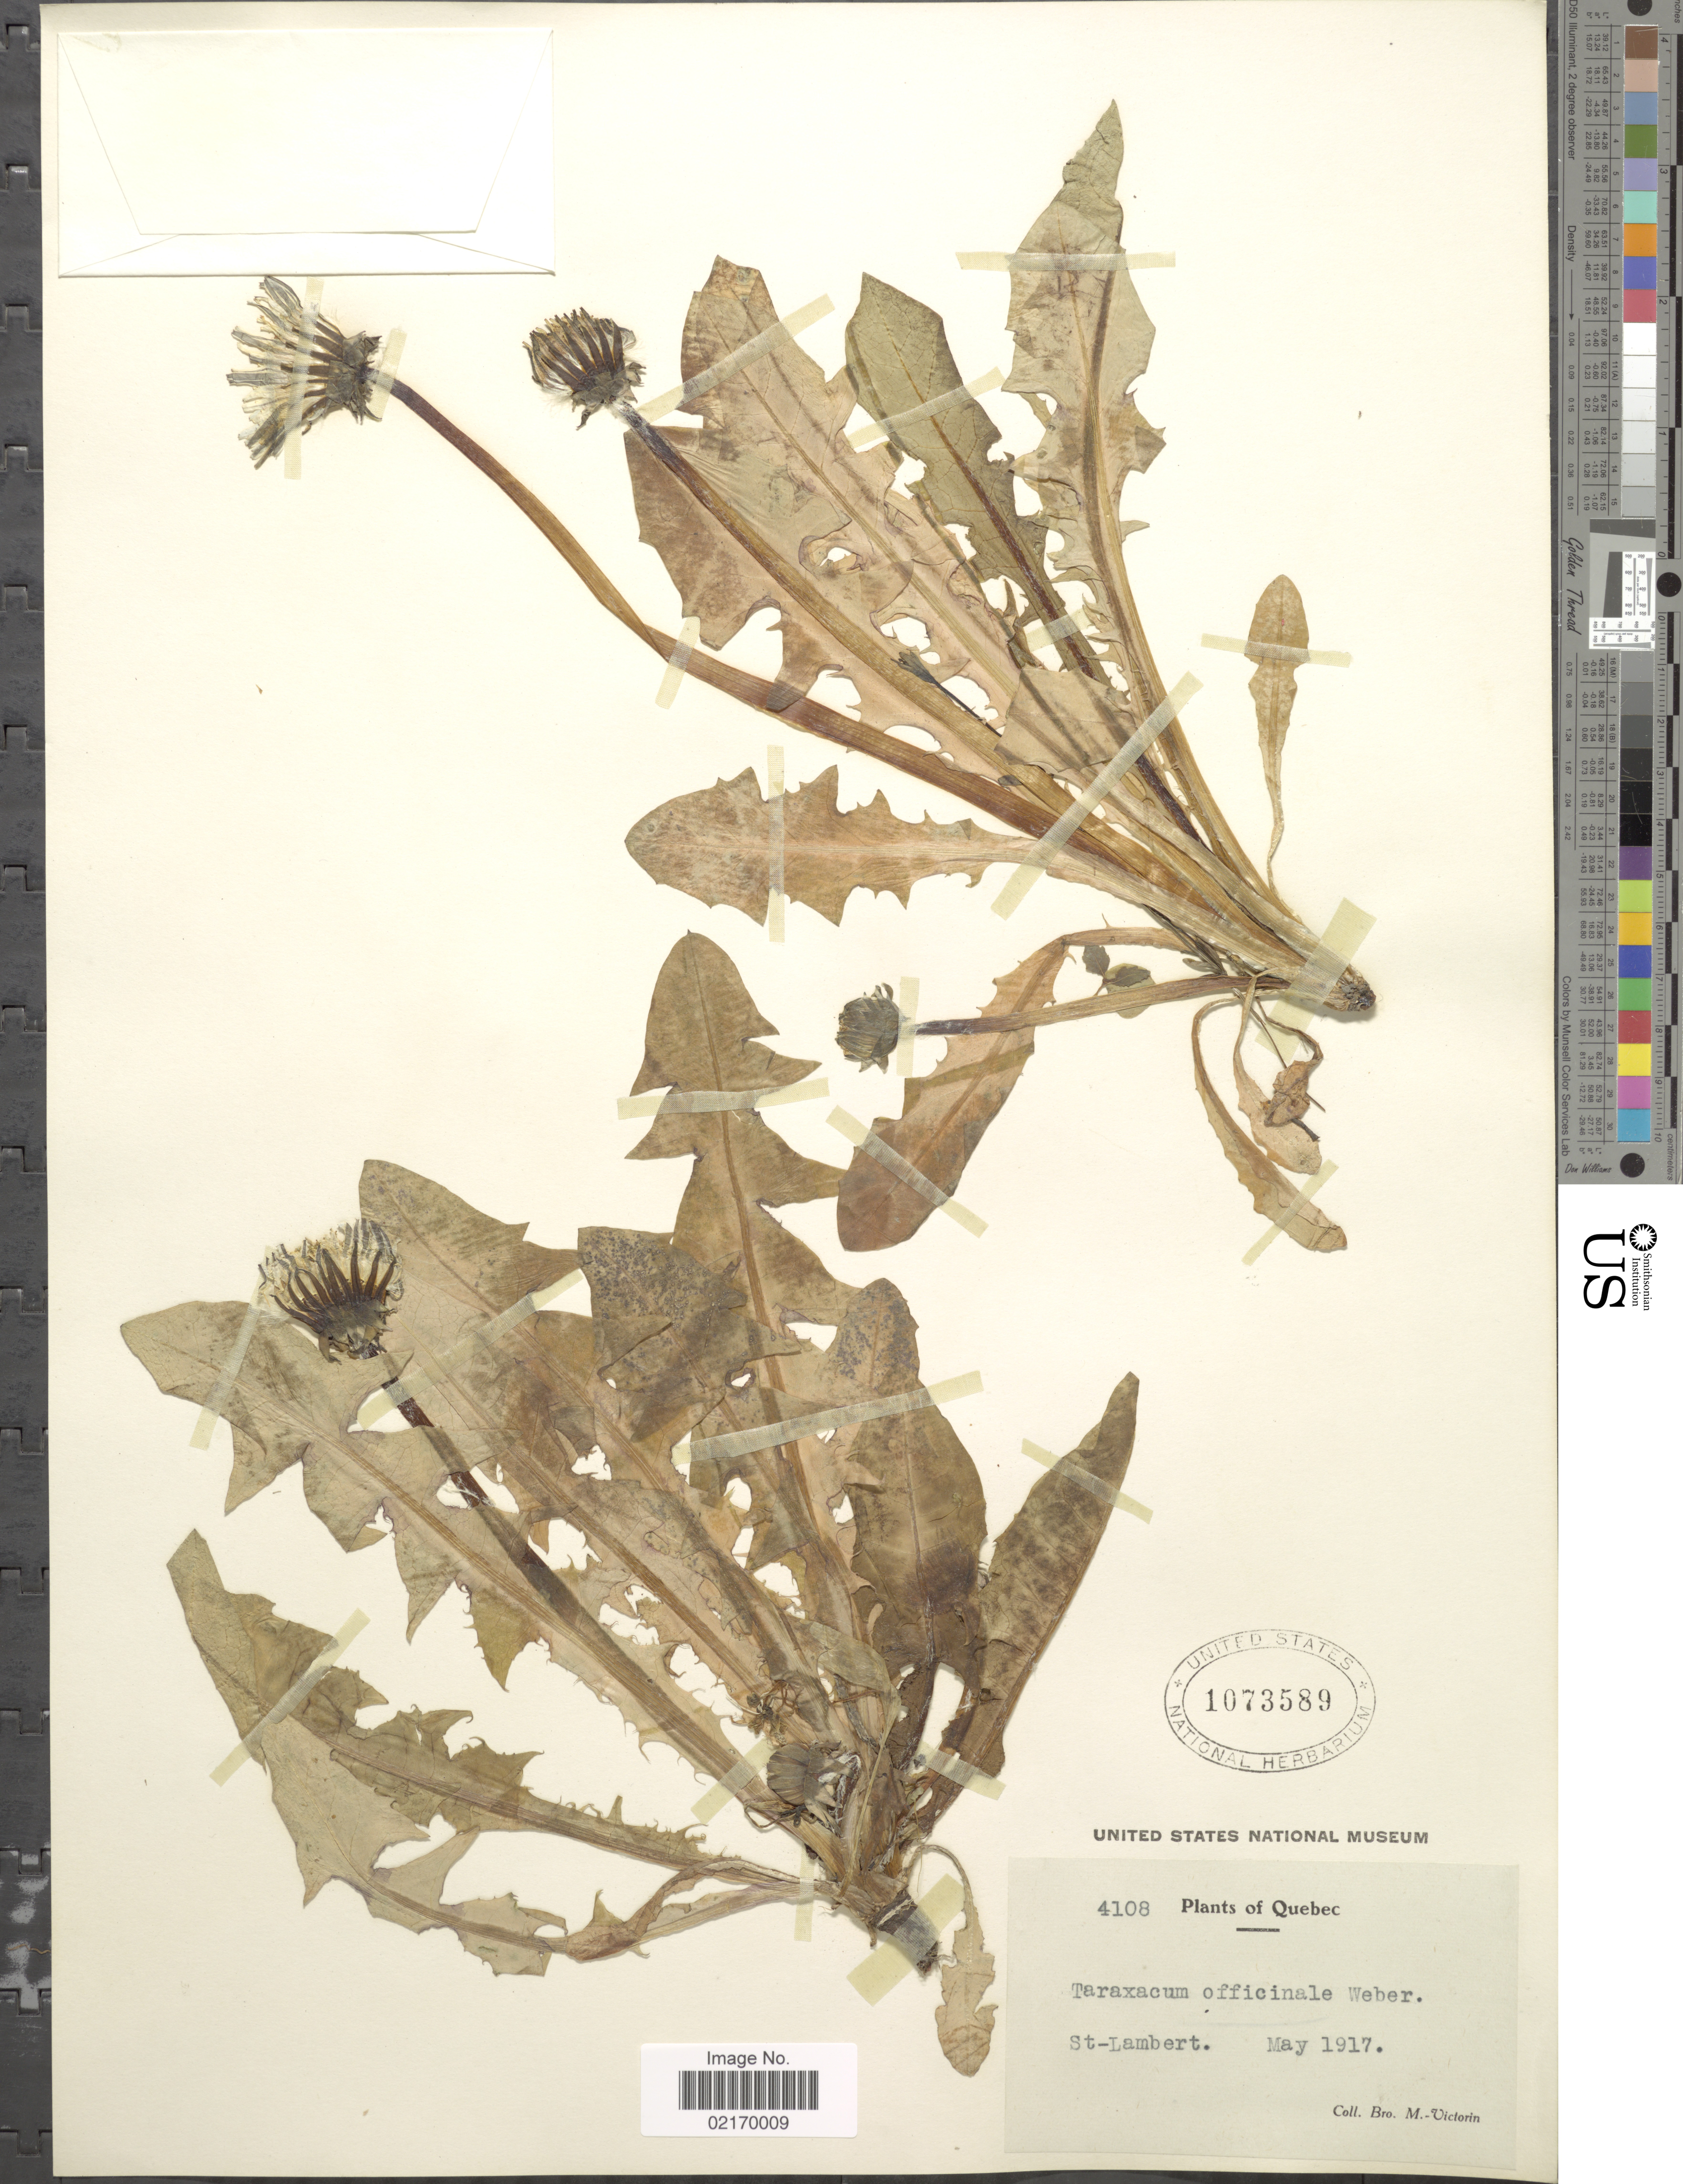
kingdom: Plantae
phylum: Tracheophyta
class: Magnoliopsida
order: Asterales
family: Asteraceae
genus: Taraxacum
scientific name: Taraxacum officinale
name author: G.H. Weber ex F.H. Wigg.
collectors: Fr. Marie-Victorin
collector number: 4108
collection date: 1917-05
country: Canada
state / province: Quebec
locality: St-Lambert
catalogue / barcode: US 1073589